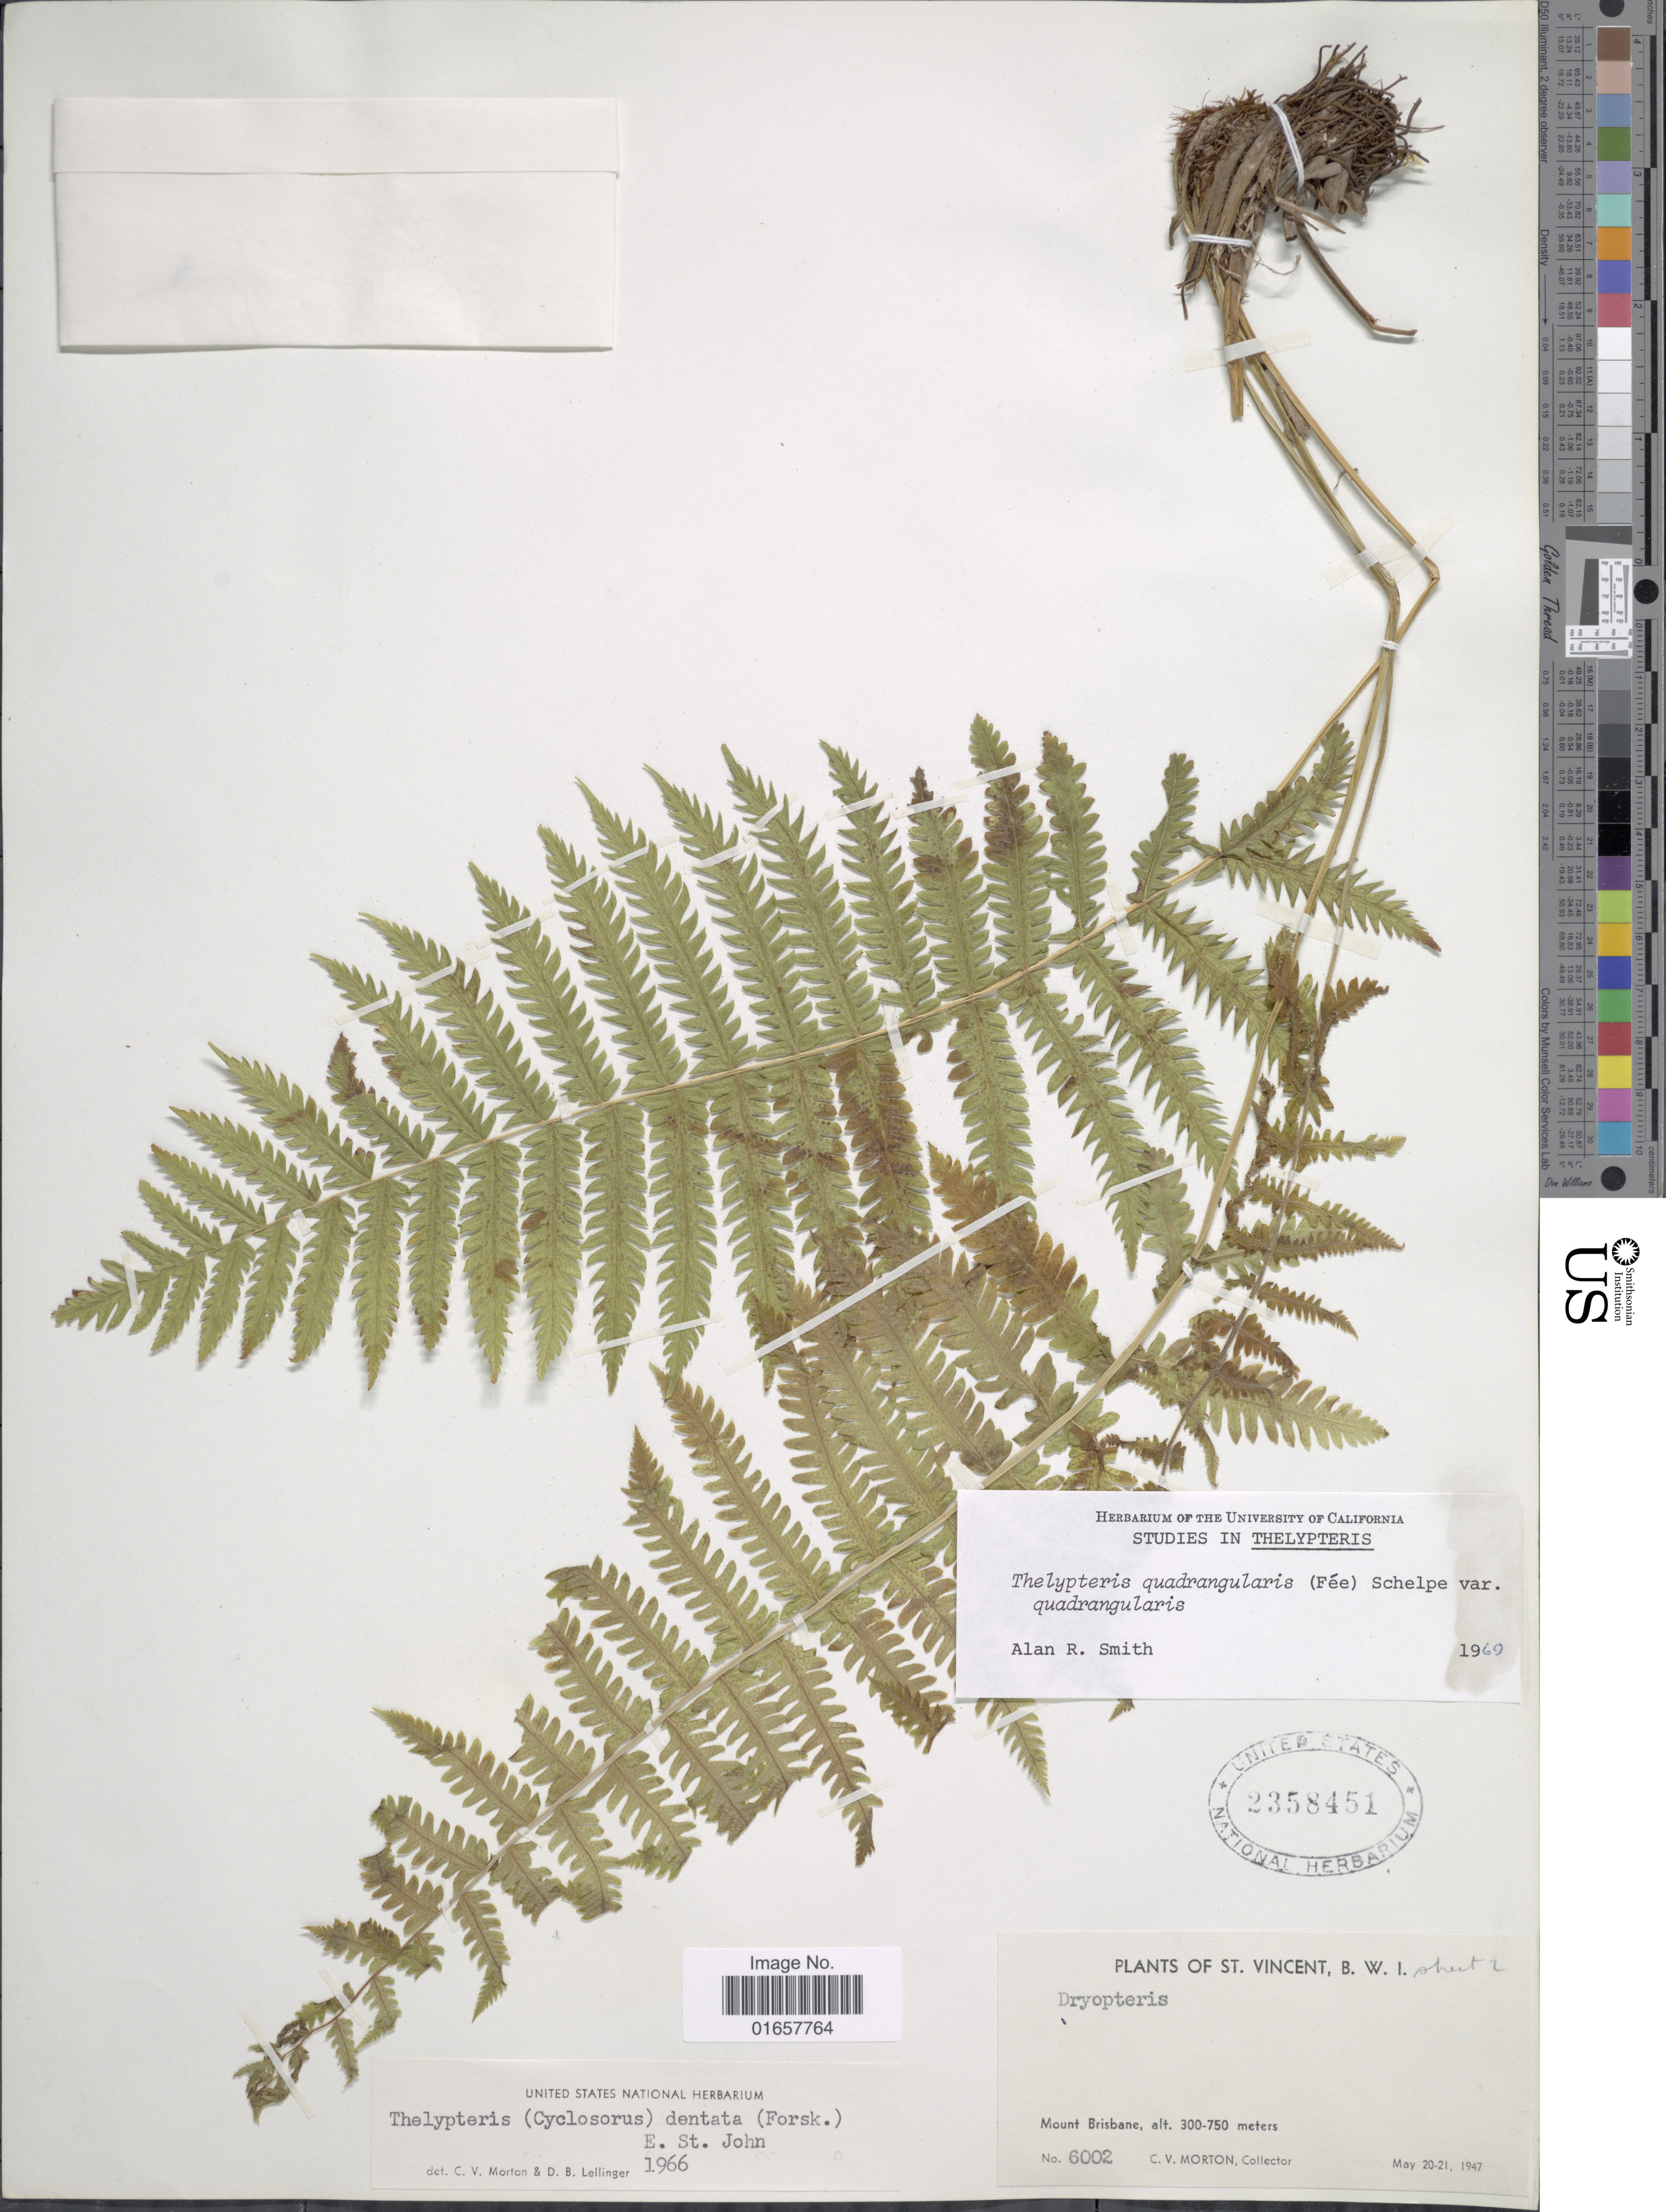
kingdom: Plantae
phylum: Tracheophyta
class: Polypodiopsida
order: Polypodiales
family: Thelypteridaceae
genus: Christella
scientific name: Christella hispidula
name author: (Decne.) Holttum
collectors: C. V. Morton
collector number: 6002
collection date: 1947-05-20/1947-05-21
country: St. Vincent - Grenadines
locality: St. Vincent, B.W.I., Mount Brisbane.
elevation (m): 300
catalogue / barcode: US 2358451